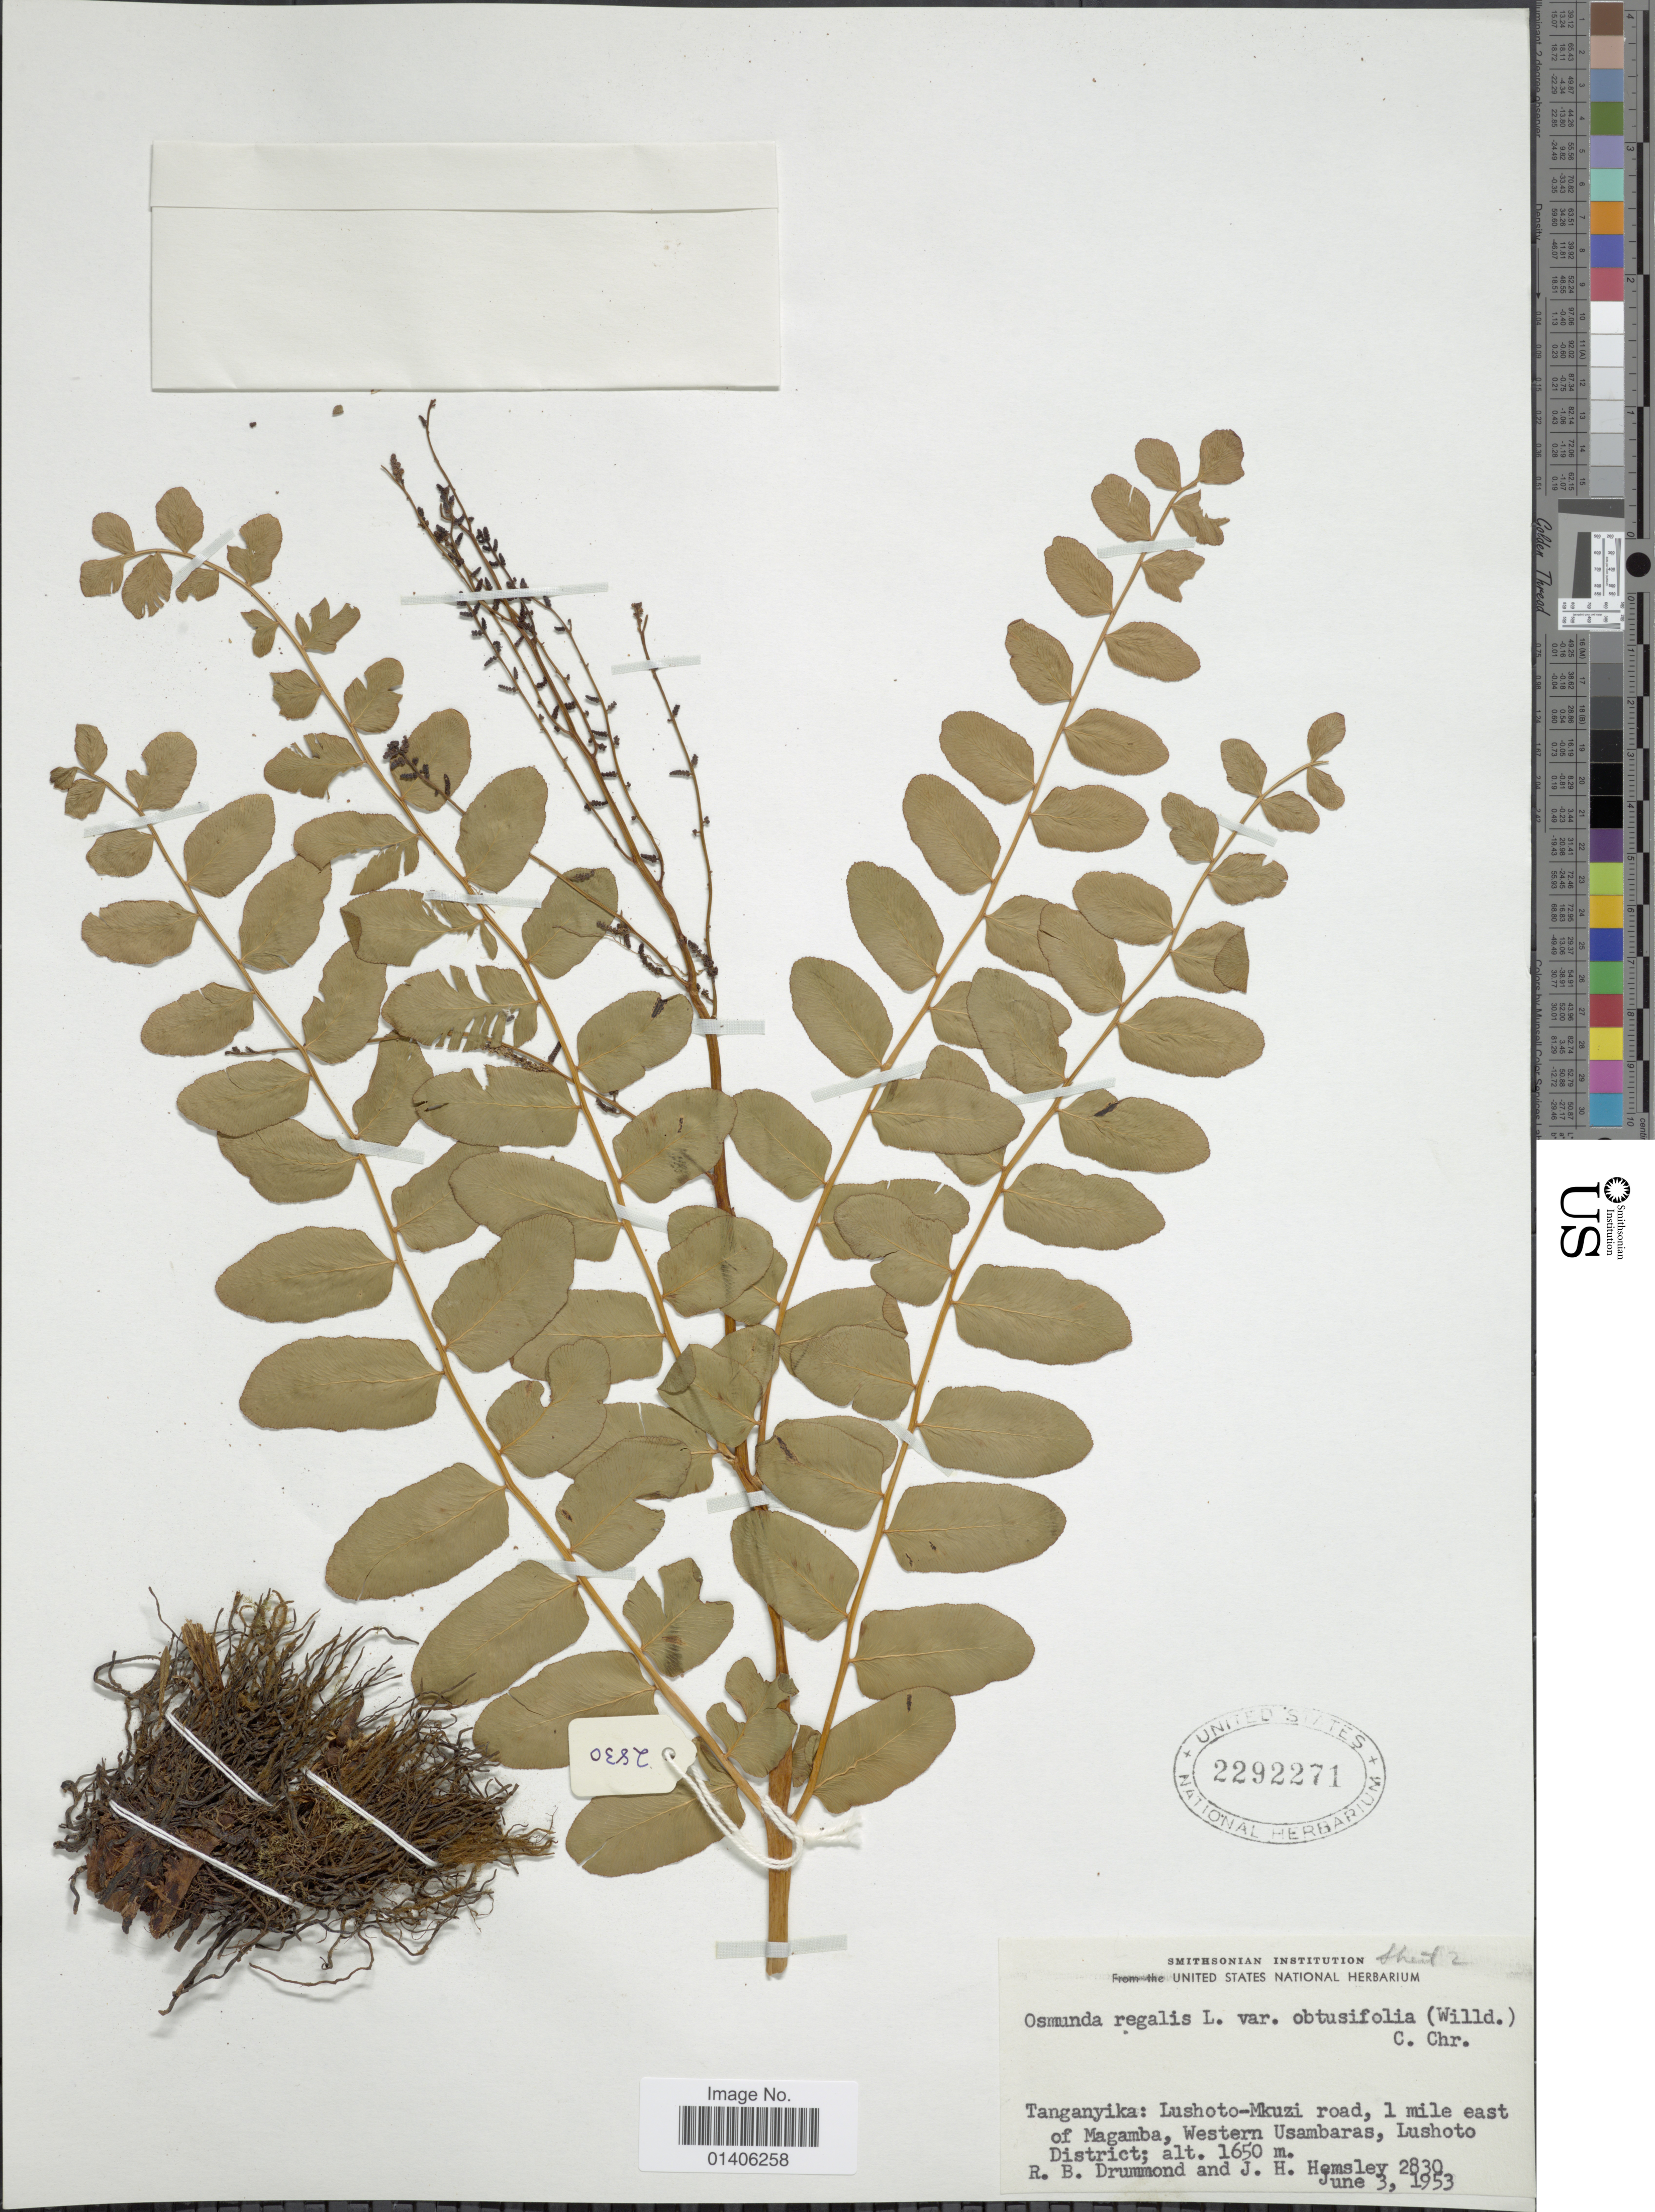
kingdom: Plantae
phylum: Tracheophyta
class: Polypodiopsida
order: Osmundales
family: Osmundaceae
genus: Osmunda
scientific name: Osmunda regalis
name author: L.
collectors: R. Drummond & J. H. Hemsley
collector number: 2830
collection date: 1953-06-03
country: Tanzania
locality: Tanganyika: Lushoto-Mkuzie road, 1 mile east of Magamba,Western Usambaras, Lushoto District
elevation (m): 1650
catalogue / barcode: US 2292271